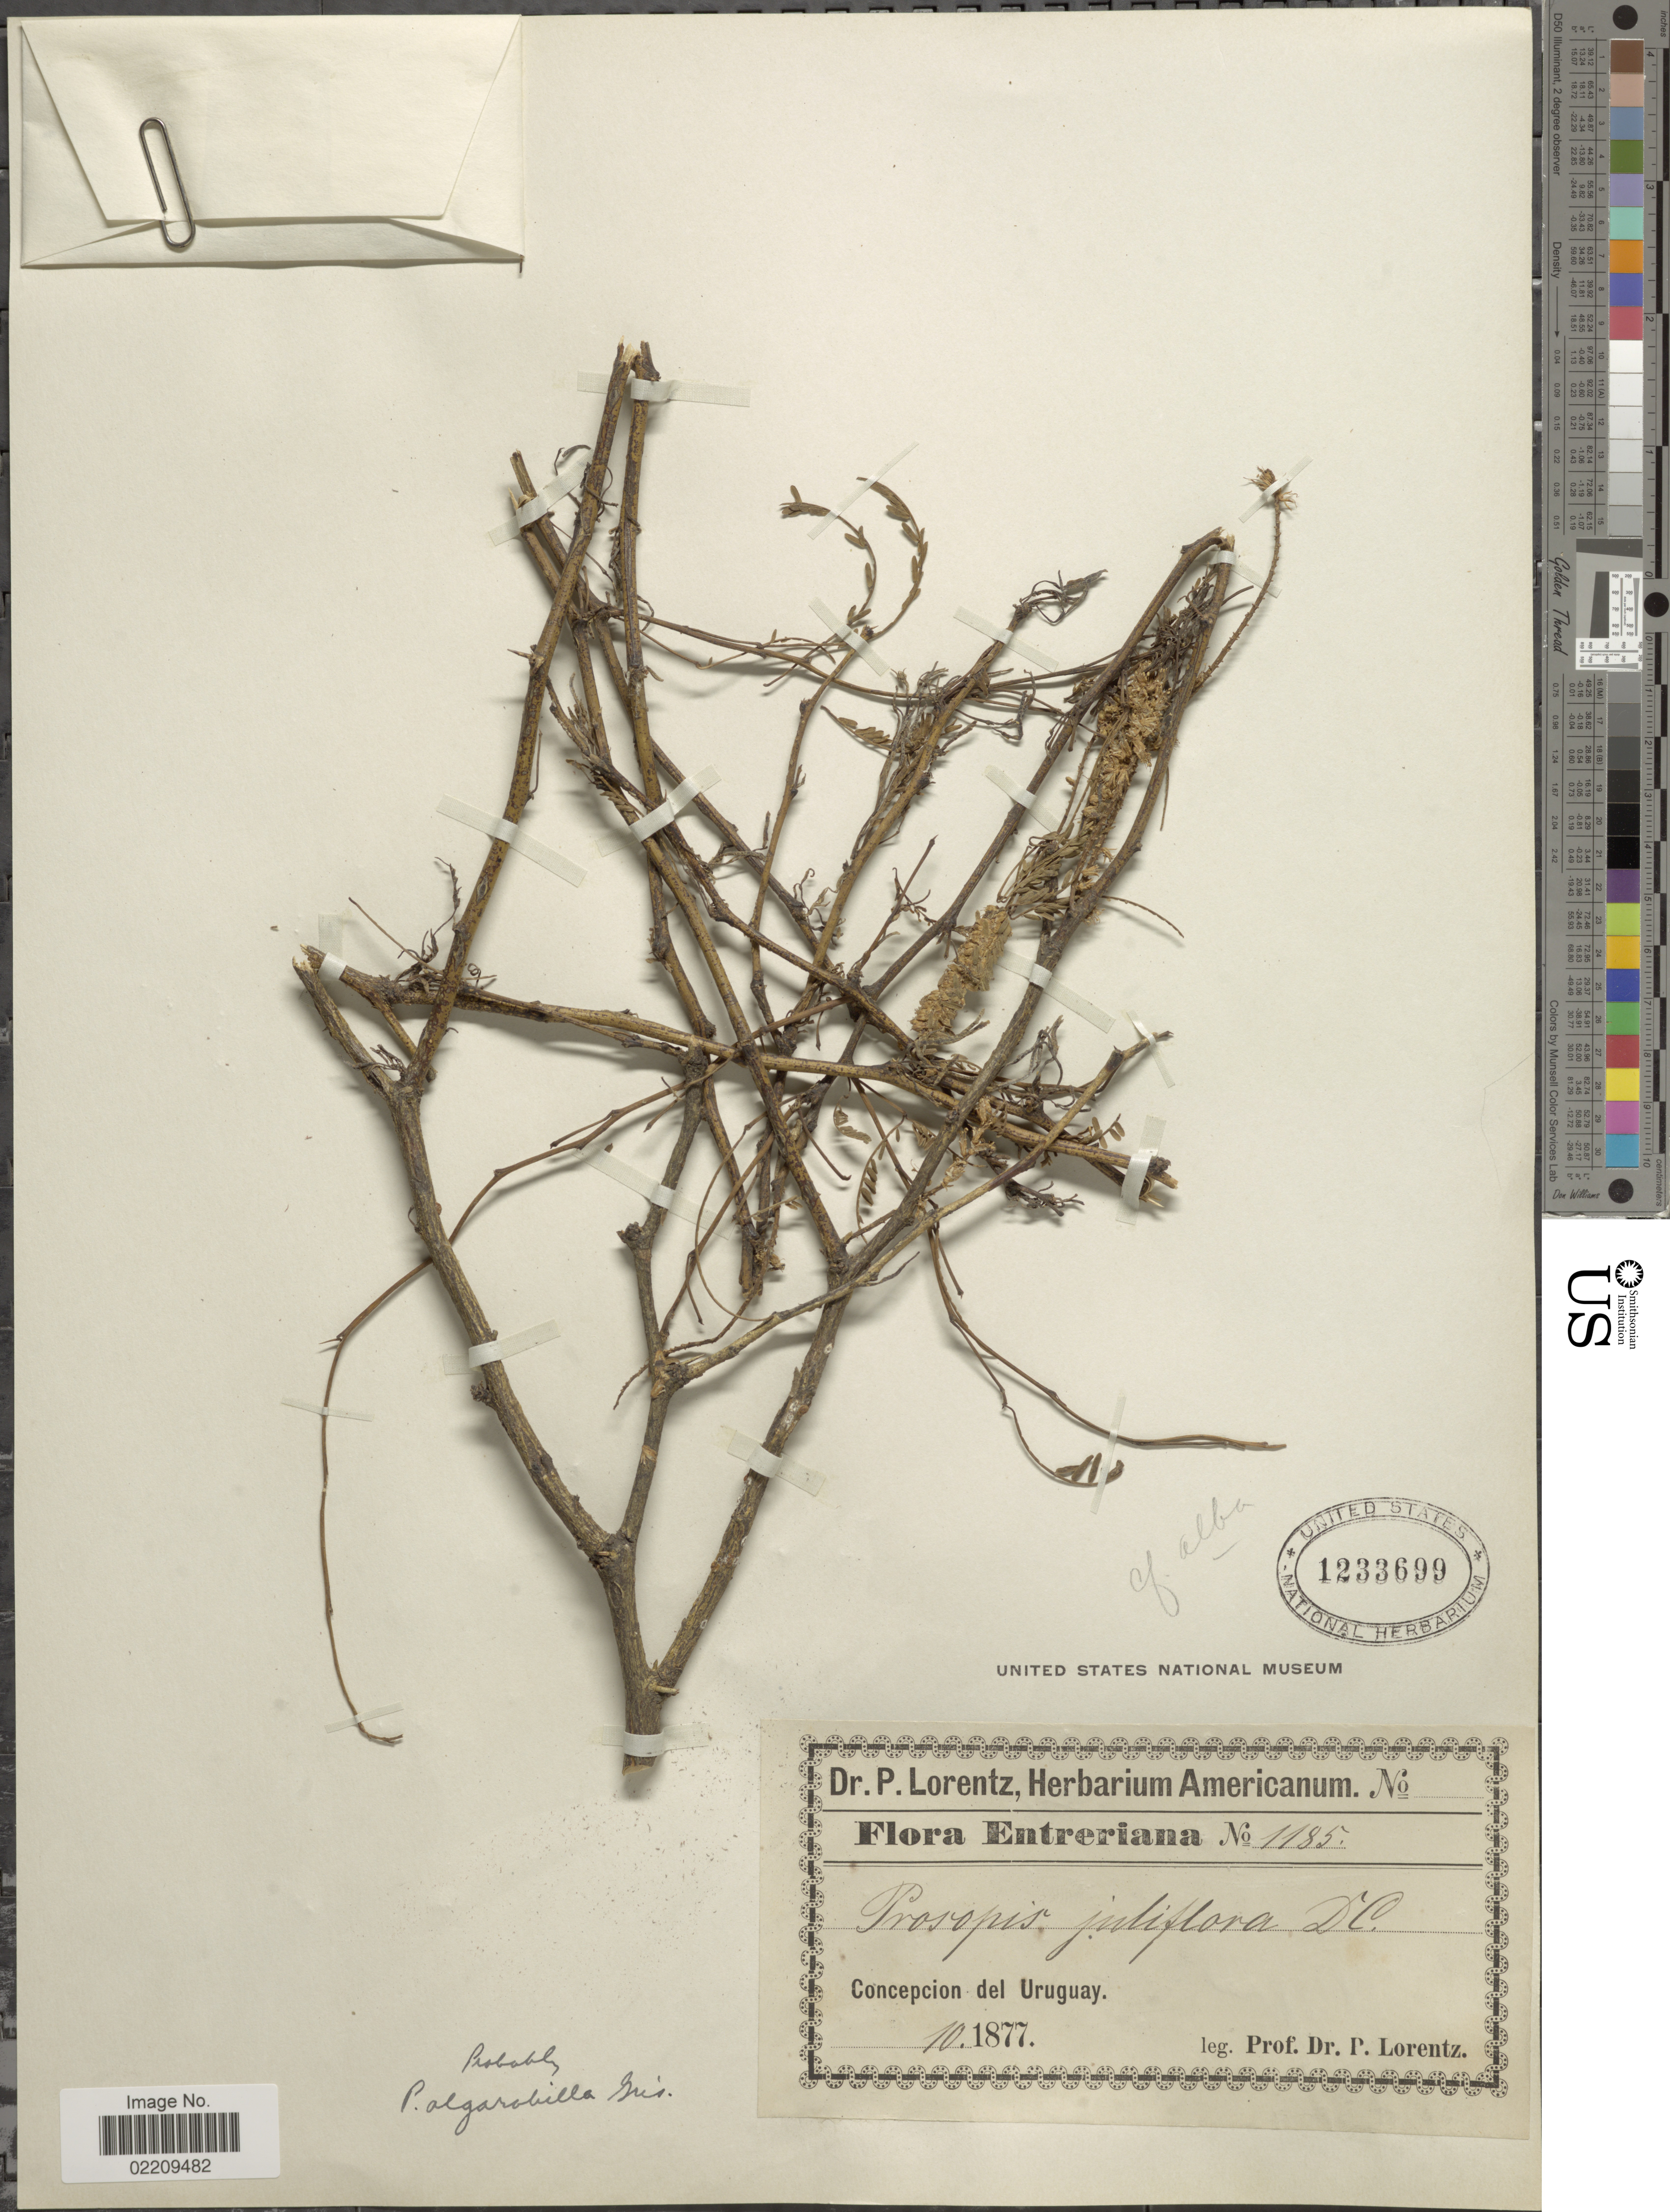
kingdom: Plantae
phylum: Tracheophyta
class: Magnoliopsida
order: Fabales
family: Fabaceae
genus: Neltuma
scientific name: Neltuma sp.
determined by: Strong, Mark T., (BOT), Smithsonian Institution - National Museum of Natural History (UNITED STATES)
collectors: P. G. Lorentz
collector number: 1185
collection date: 1877-10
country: Uruguay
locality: Concepcion del Uruguay. Entreriana.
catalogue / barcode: US 1233699